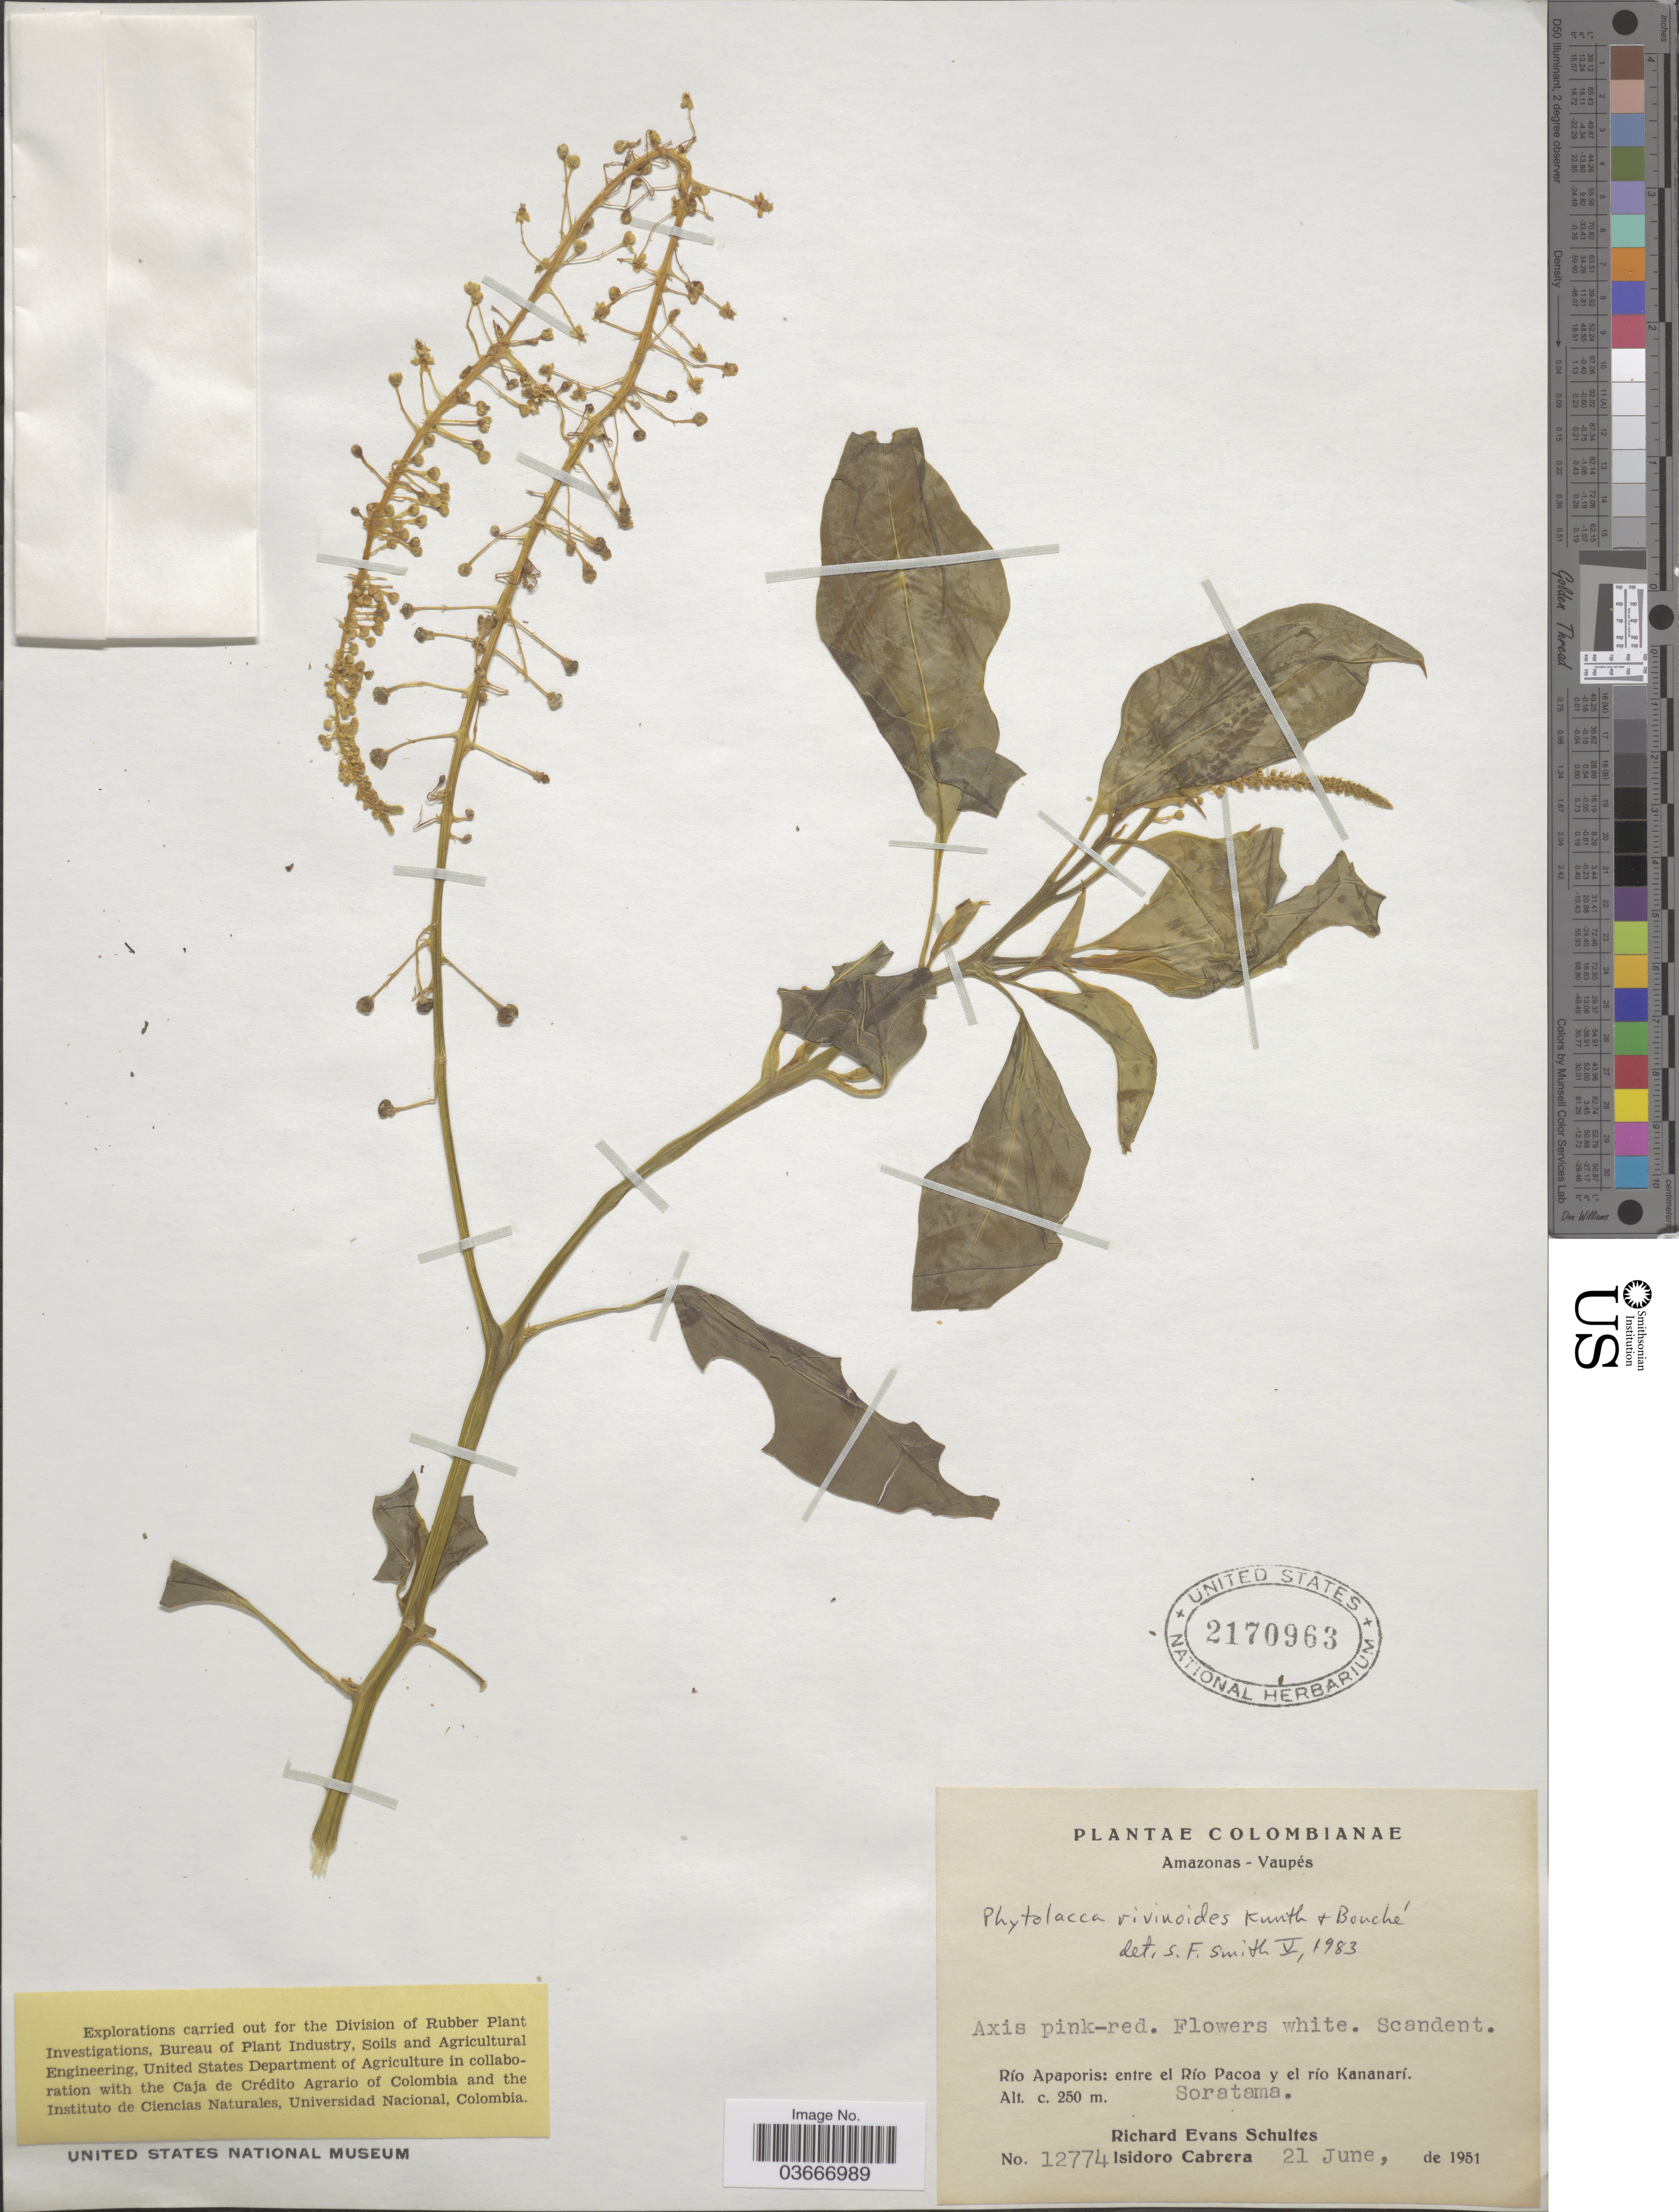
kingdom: Plantae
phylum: Tracheophyta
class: Magnoliopsida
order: Caryophyllales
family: Phytolaccaceae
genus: Phytolacca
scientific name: Phytolacca rivinoides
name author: Kunth & C.D. Bouché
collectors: R. E. Schultes & I. Cabrera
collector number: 12774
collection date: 1951-06-21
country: Colombia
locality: Amazonas - Vaupés. Río Apaporis: ente el Río Pacoa y el río Kananarí. Soratama.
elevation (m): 250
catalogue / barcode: US 2170963